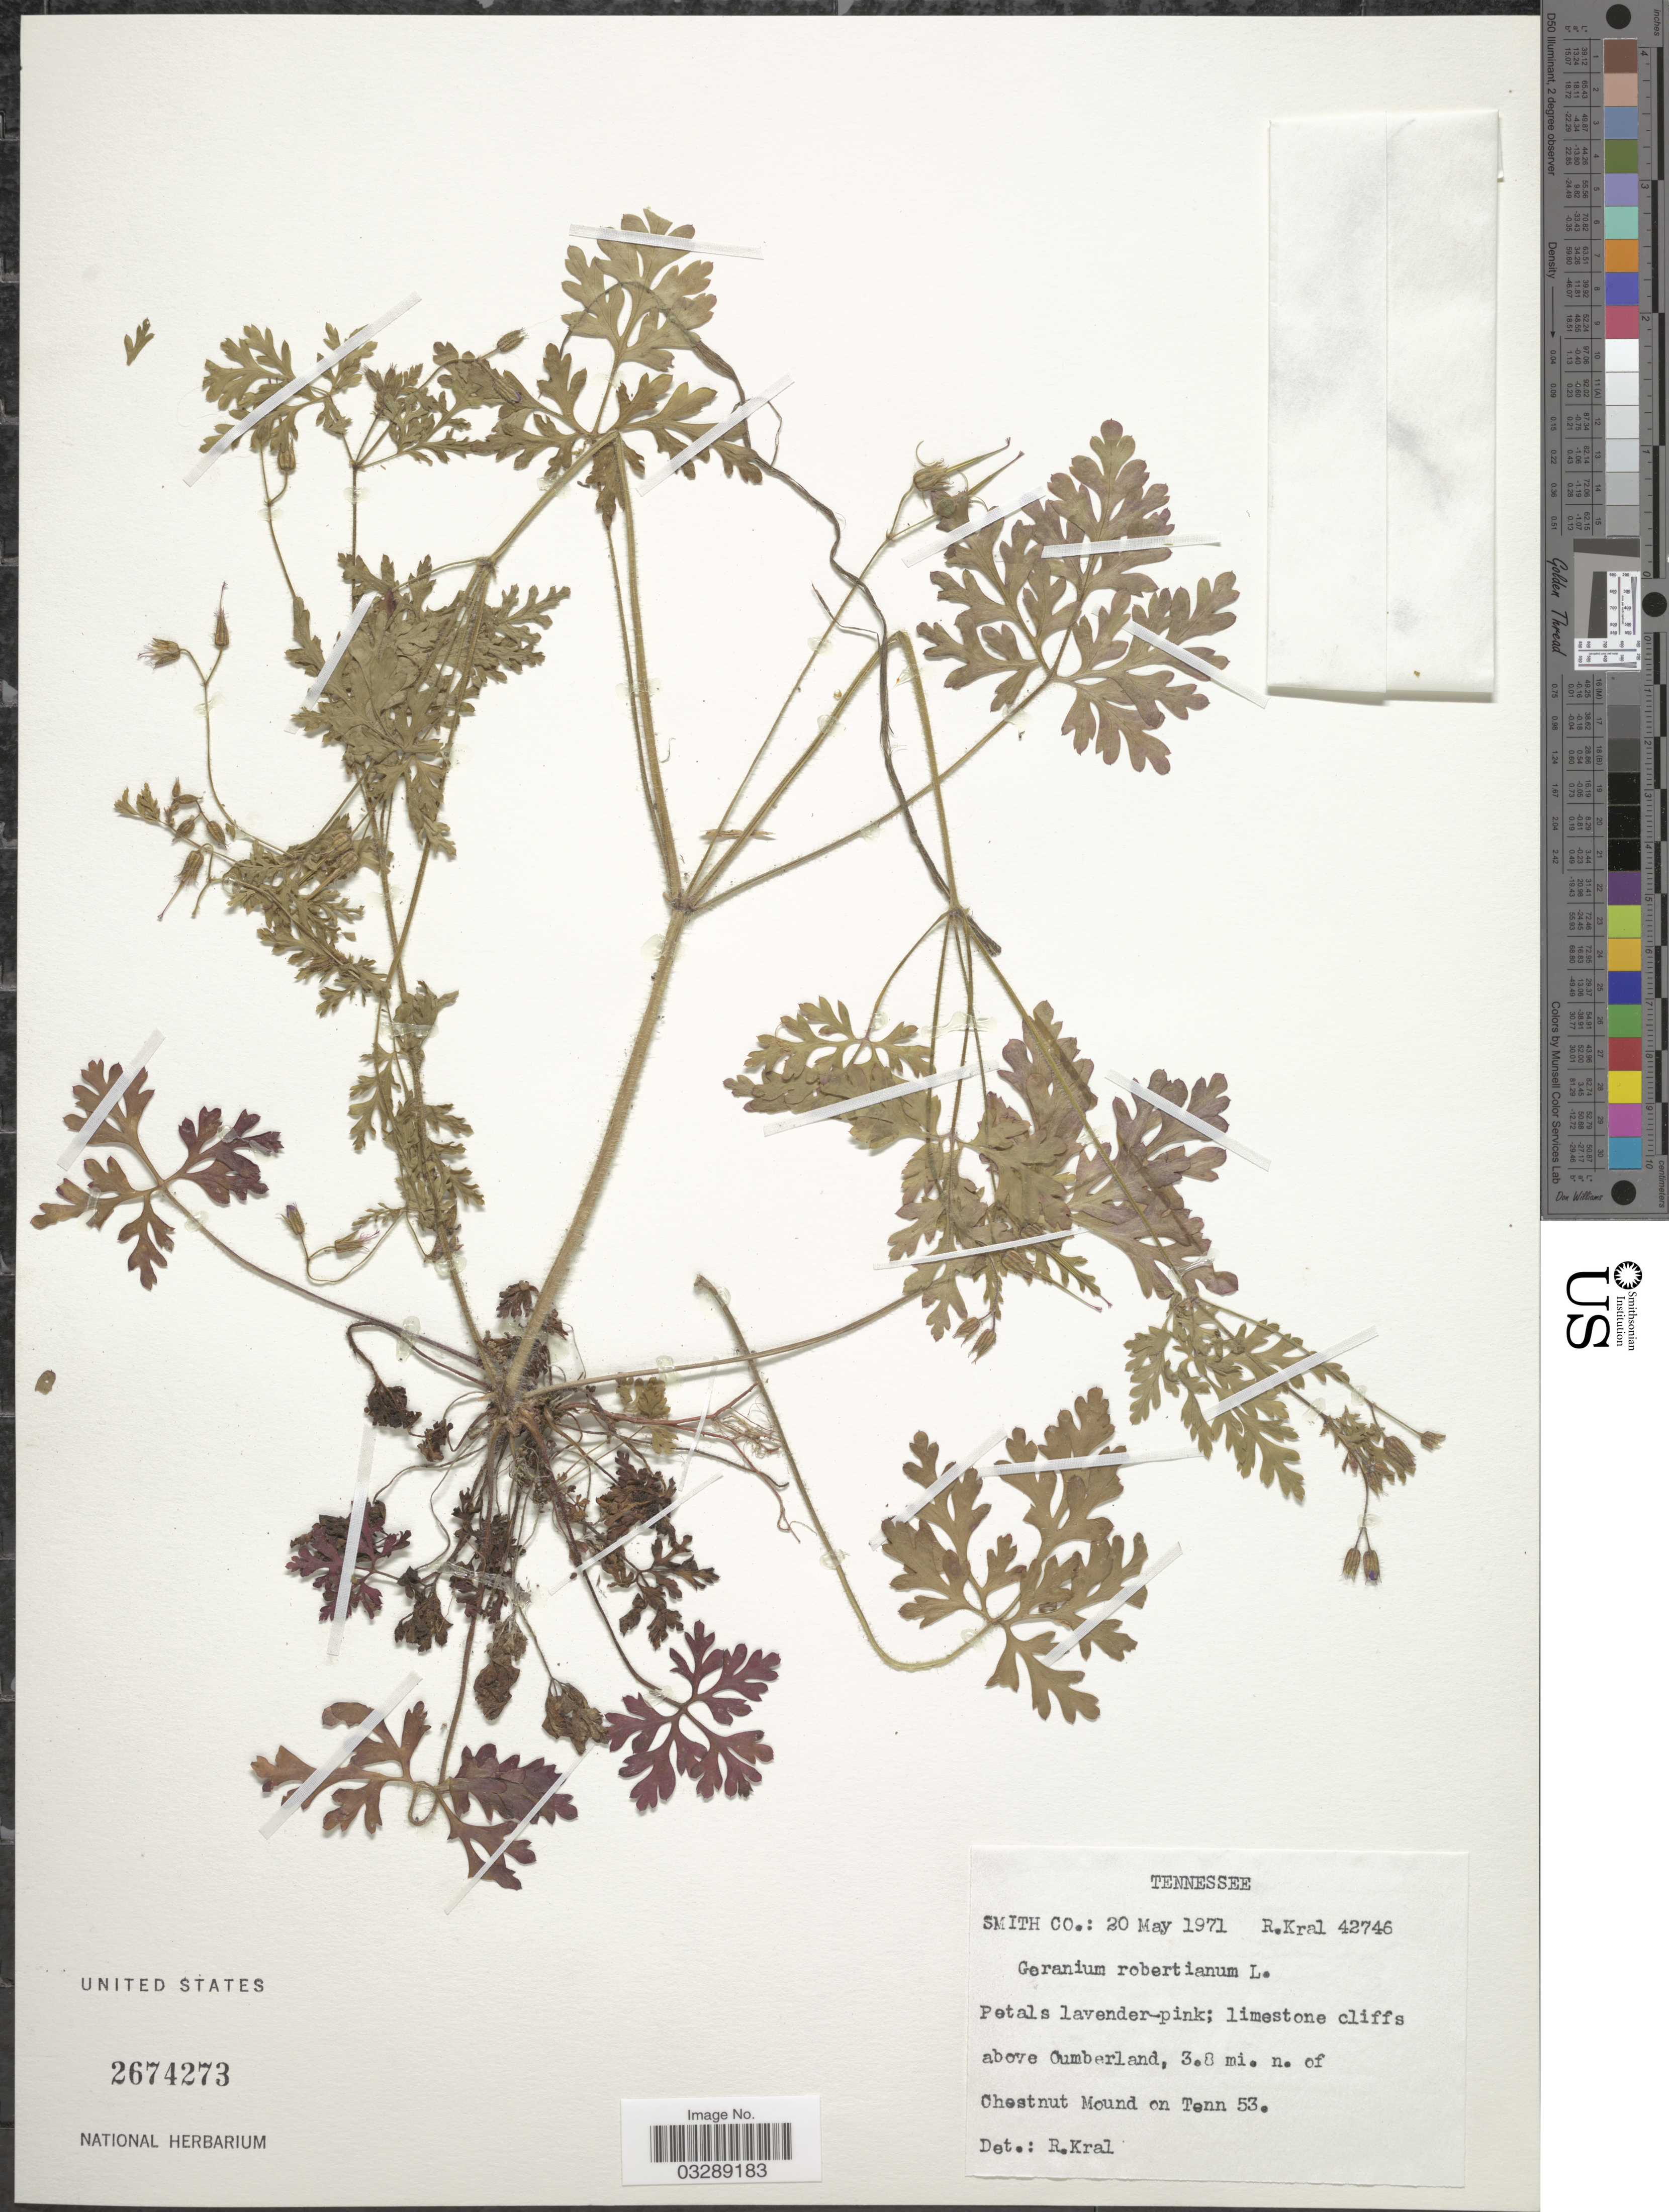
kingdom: Plantae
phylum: Tracheophyta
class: Magnoliopsida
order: Geraniales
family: Geraniaceae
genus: Geranium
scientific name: Geranium robertianum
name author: L.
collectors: R. Kral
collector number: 42746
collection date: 1971-05-20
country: United States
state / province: Tennessee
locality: Smith Co. Above Cumberland, 3.8 mi. n. of Chestnut Mound on Tenn 53.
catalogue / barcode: US 2674273